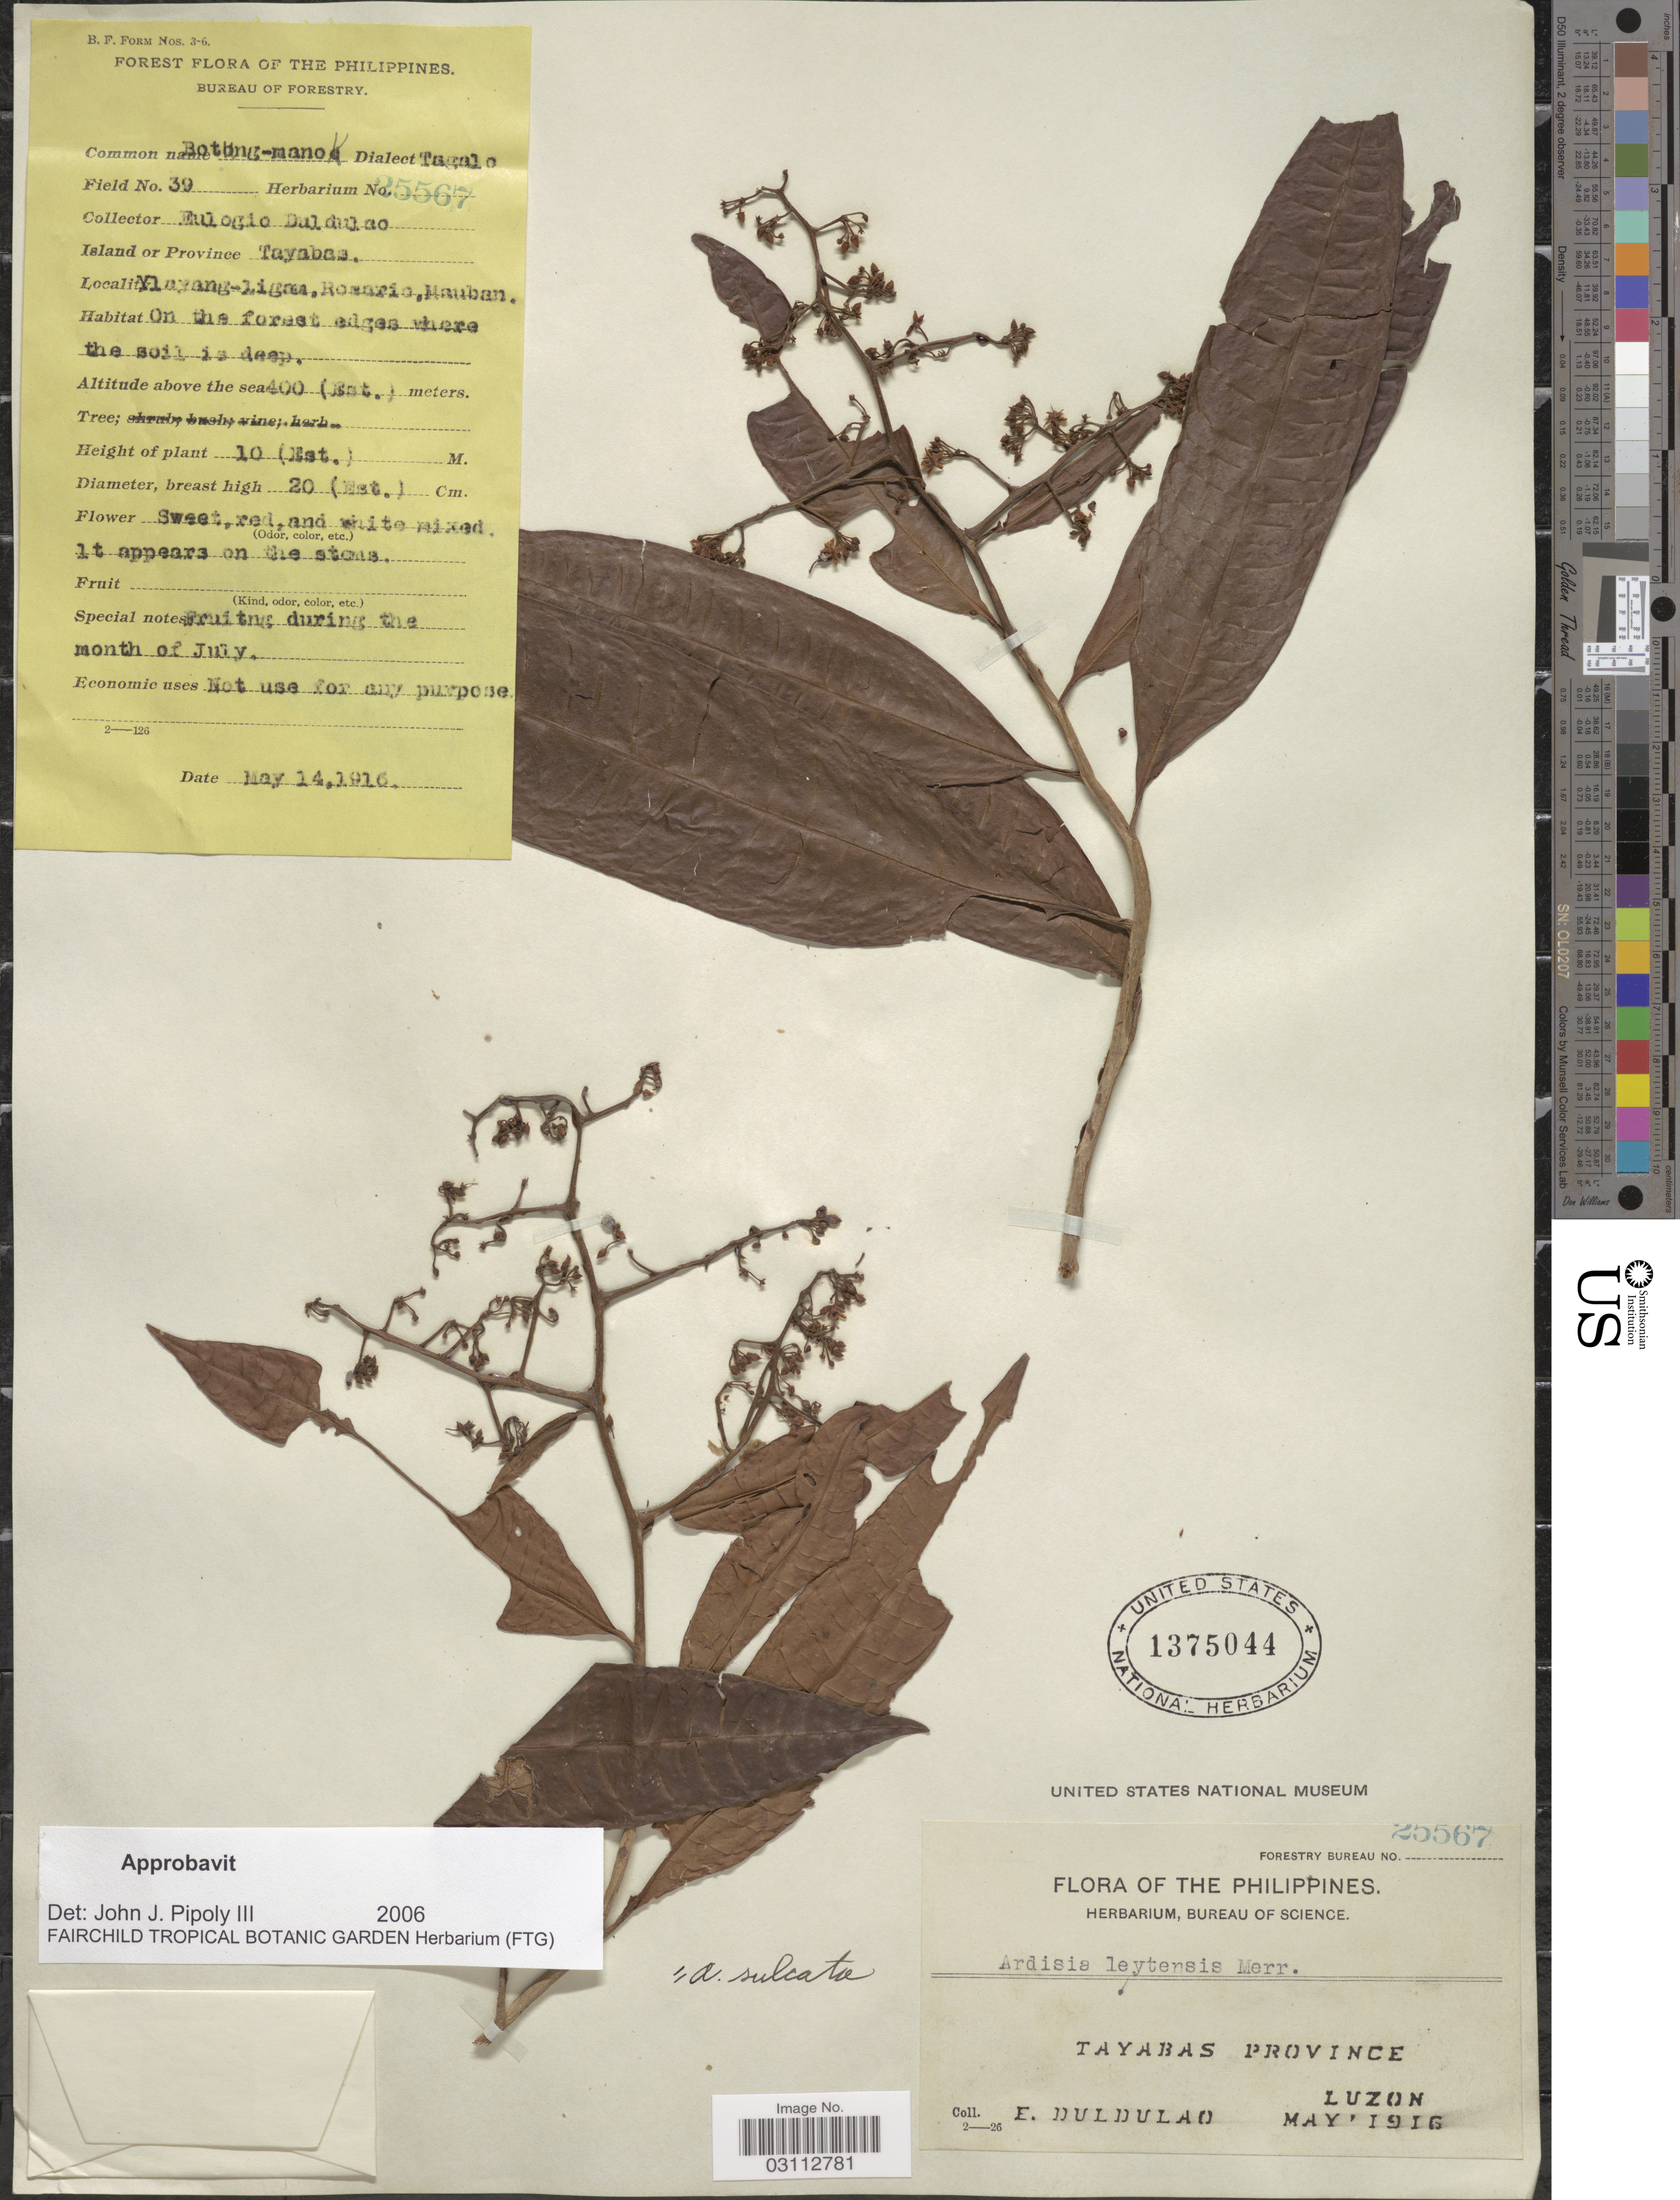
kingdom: Plantae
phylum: Tracheophyta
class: Magnoliopsida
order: Ericales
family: Primulaceae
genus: Ardisia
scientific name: Ardisia leytensis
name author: Merr.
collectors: E. Duldulao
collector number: Forestry Bureau 25567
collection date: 1916-05-14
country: Philippines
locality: Island or Province Tayabas. Ylayang-ligam , Romario, Mauban. Luzon.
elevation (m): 400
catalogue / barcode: US 1375044